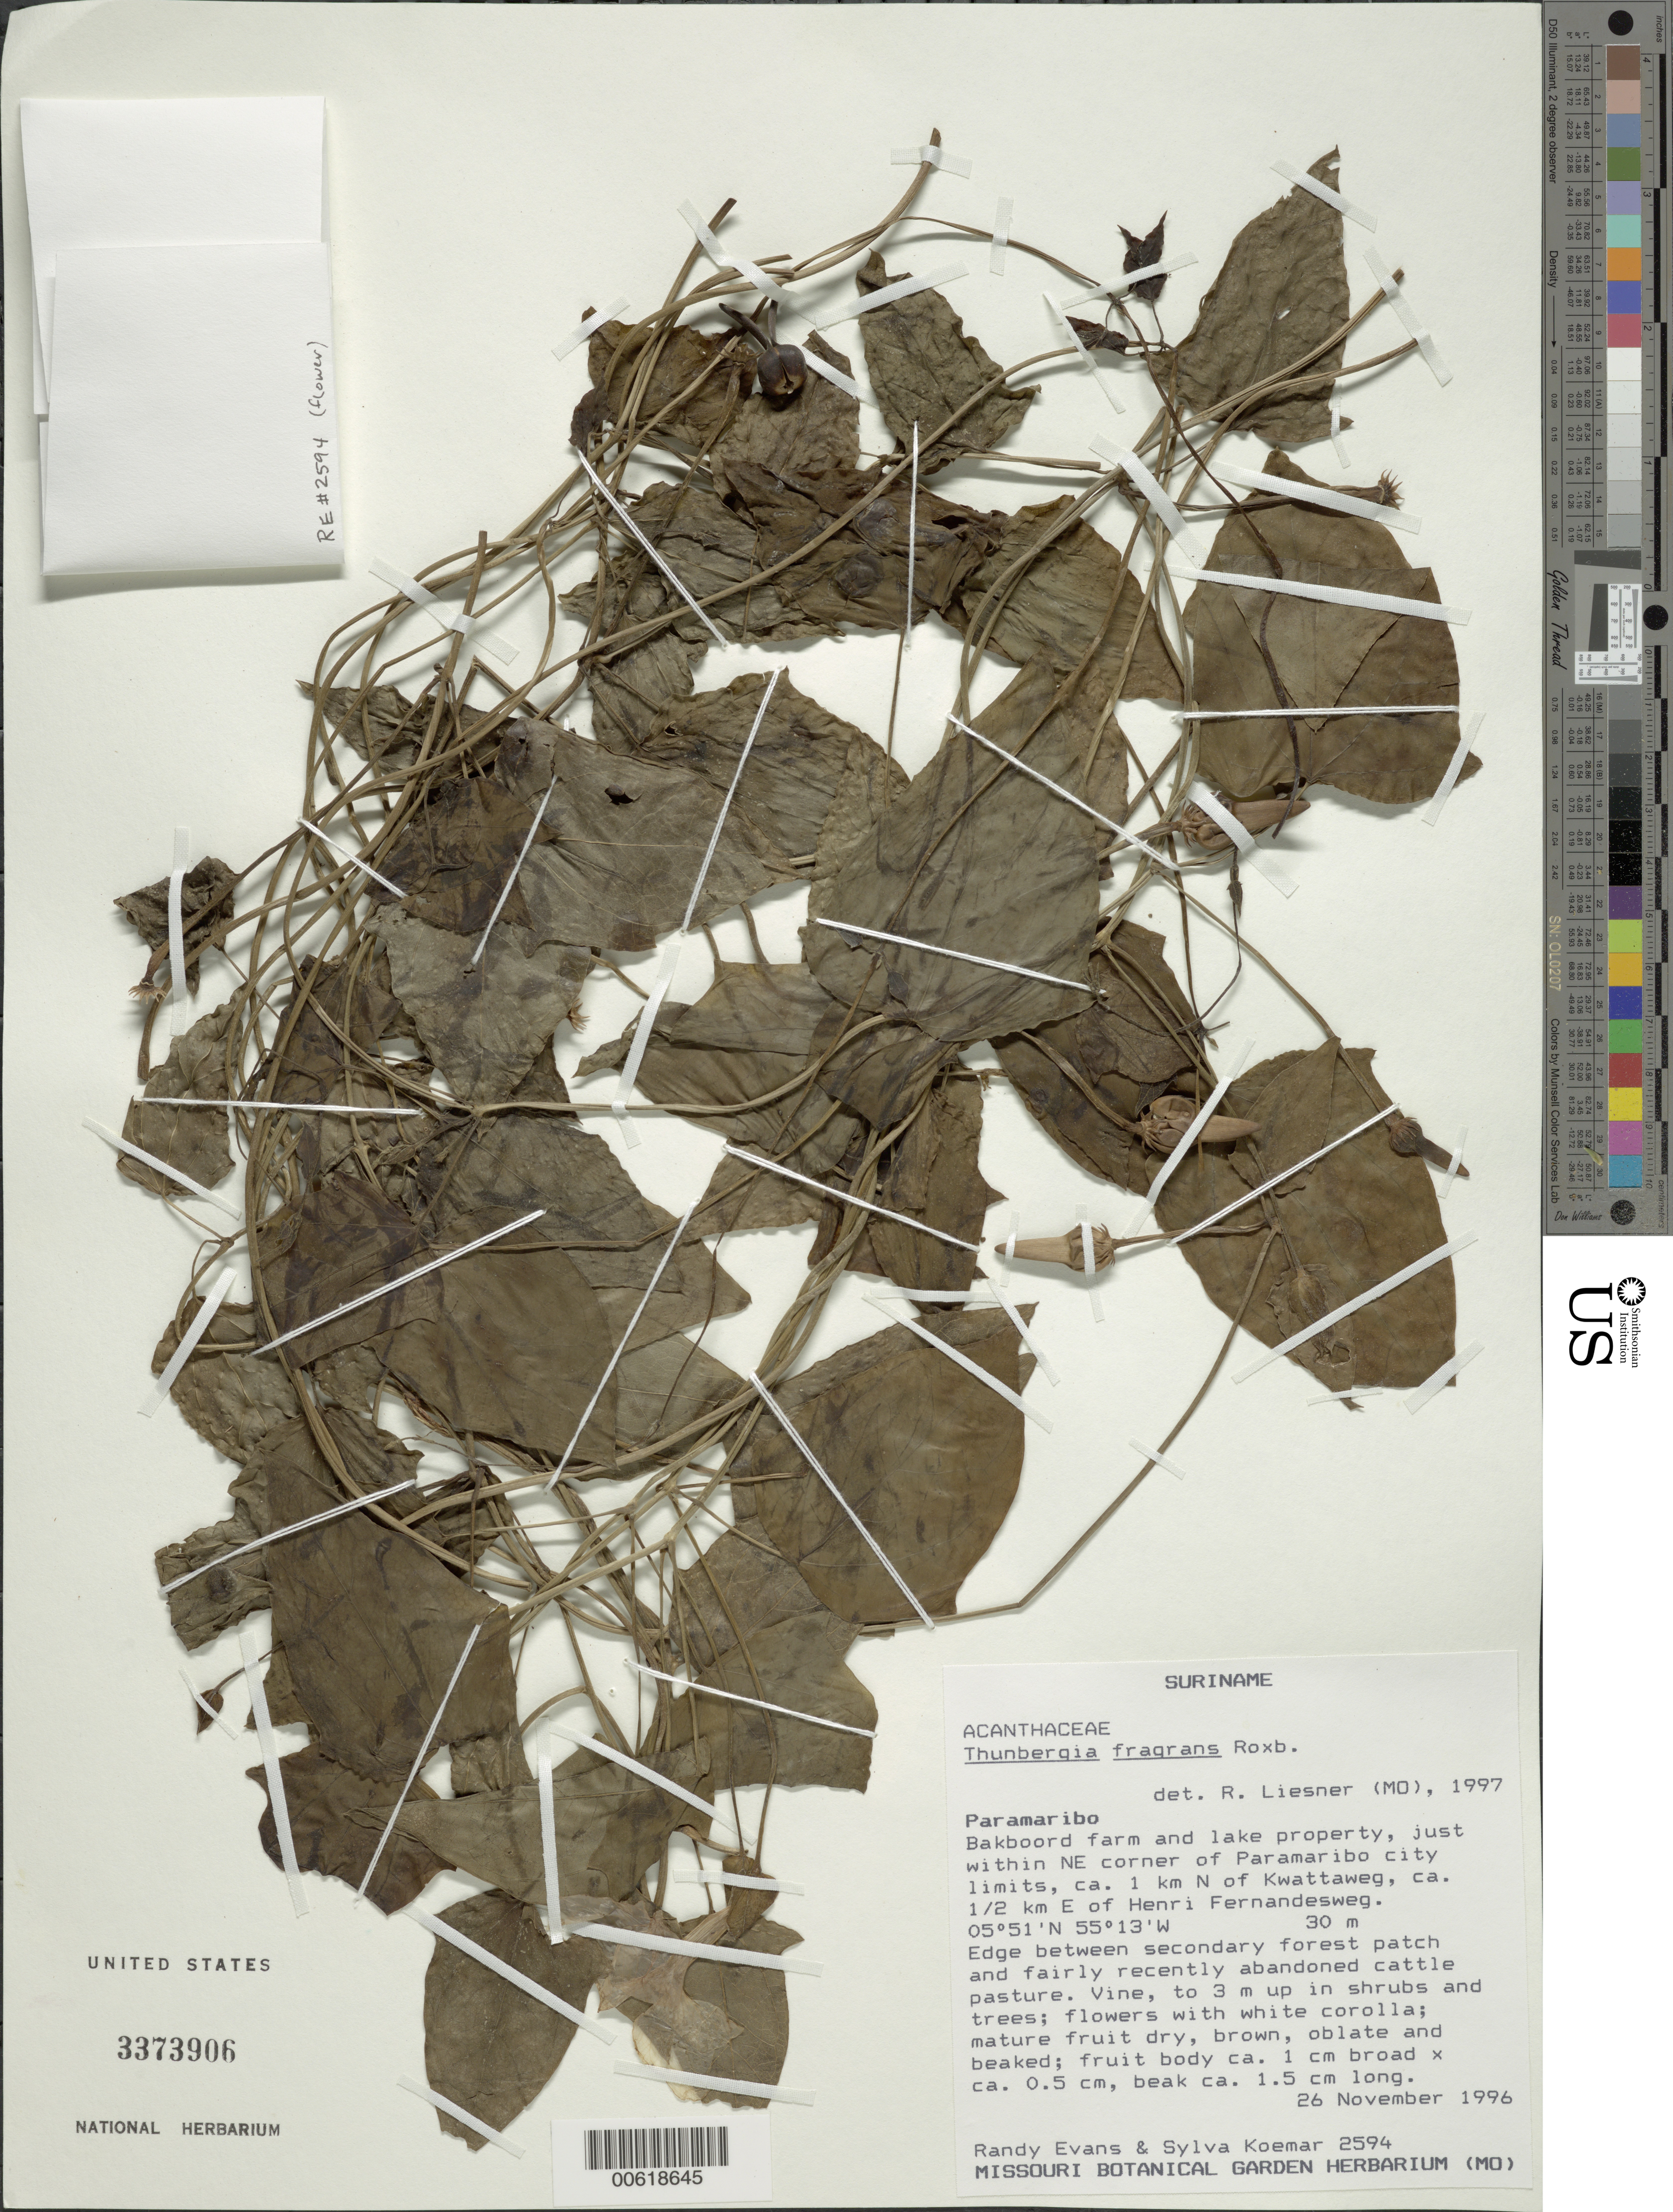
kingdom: Plantae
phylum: Tracheophyta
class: Magnoliopsida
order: Lamiales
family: Acanthaceae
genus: Thunbergia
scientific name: Thunbergia fragrans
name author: Roxb.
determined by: Liesner, R. L.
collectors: R. Evans & S. Koemar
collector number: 2594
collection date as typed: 26-Nov-96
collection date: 1996-11-26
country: Suriname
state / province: Paramaribo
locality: Bakboord farm and lake property, just within NE corner of Paramaribo city limits, ca. 1 km N of Kwattaweg, ca 1/2 km E of Henri Fernandesweg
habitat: Edge between secondary forest parch and fairly recently abandoned cattle pasture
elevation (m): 30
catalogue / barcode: US 3373906